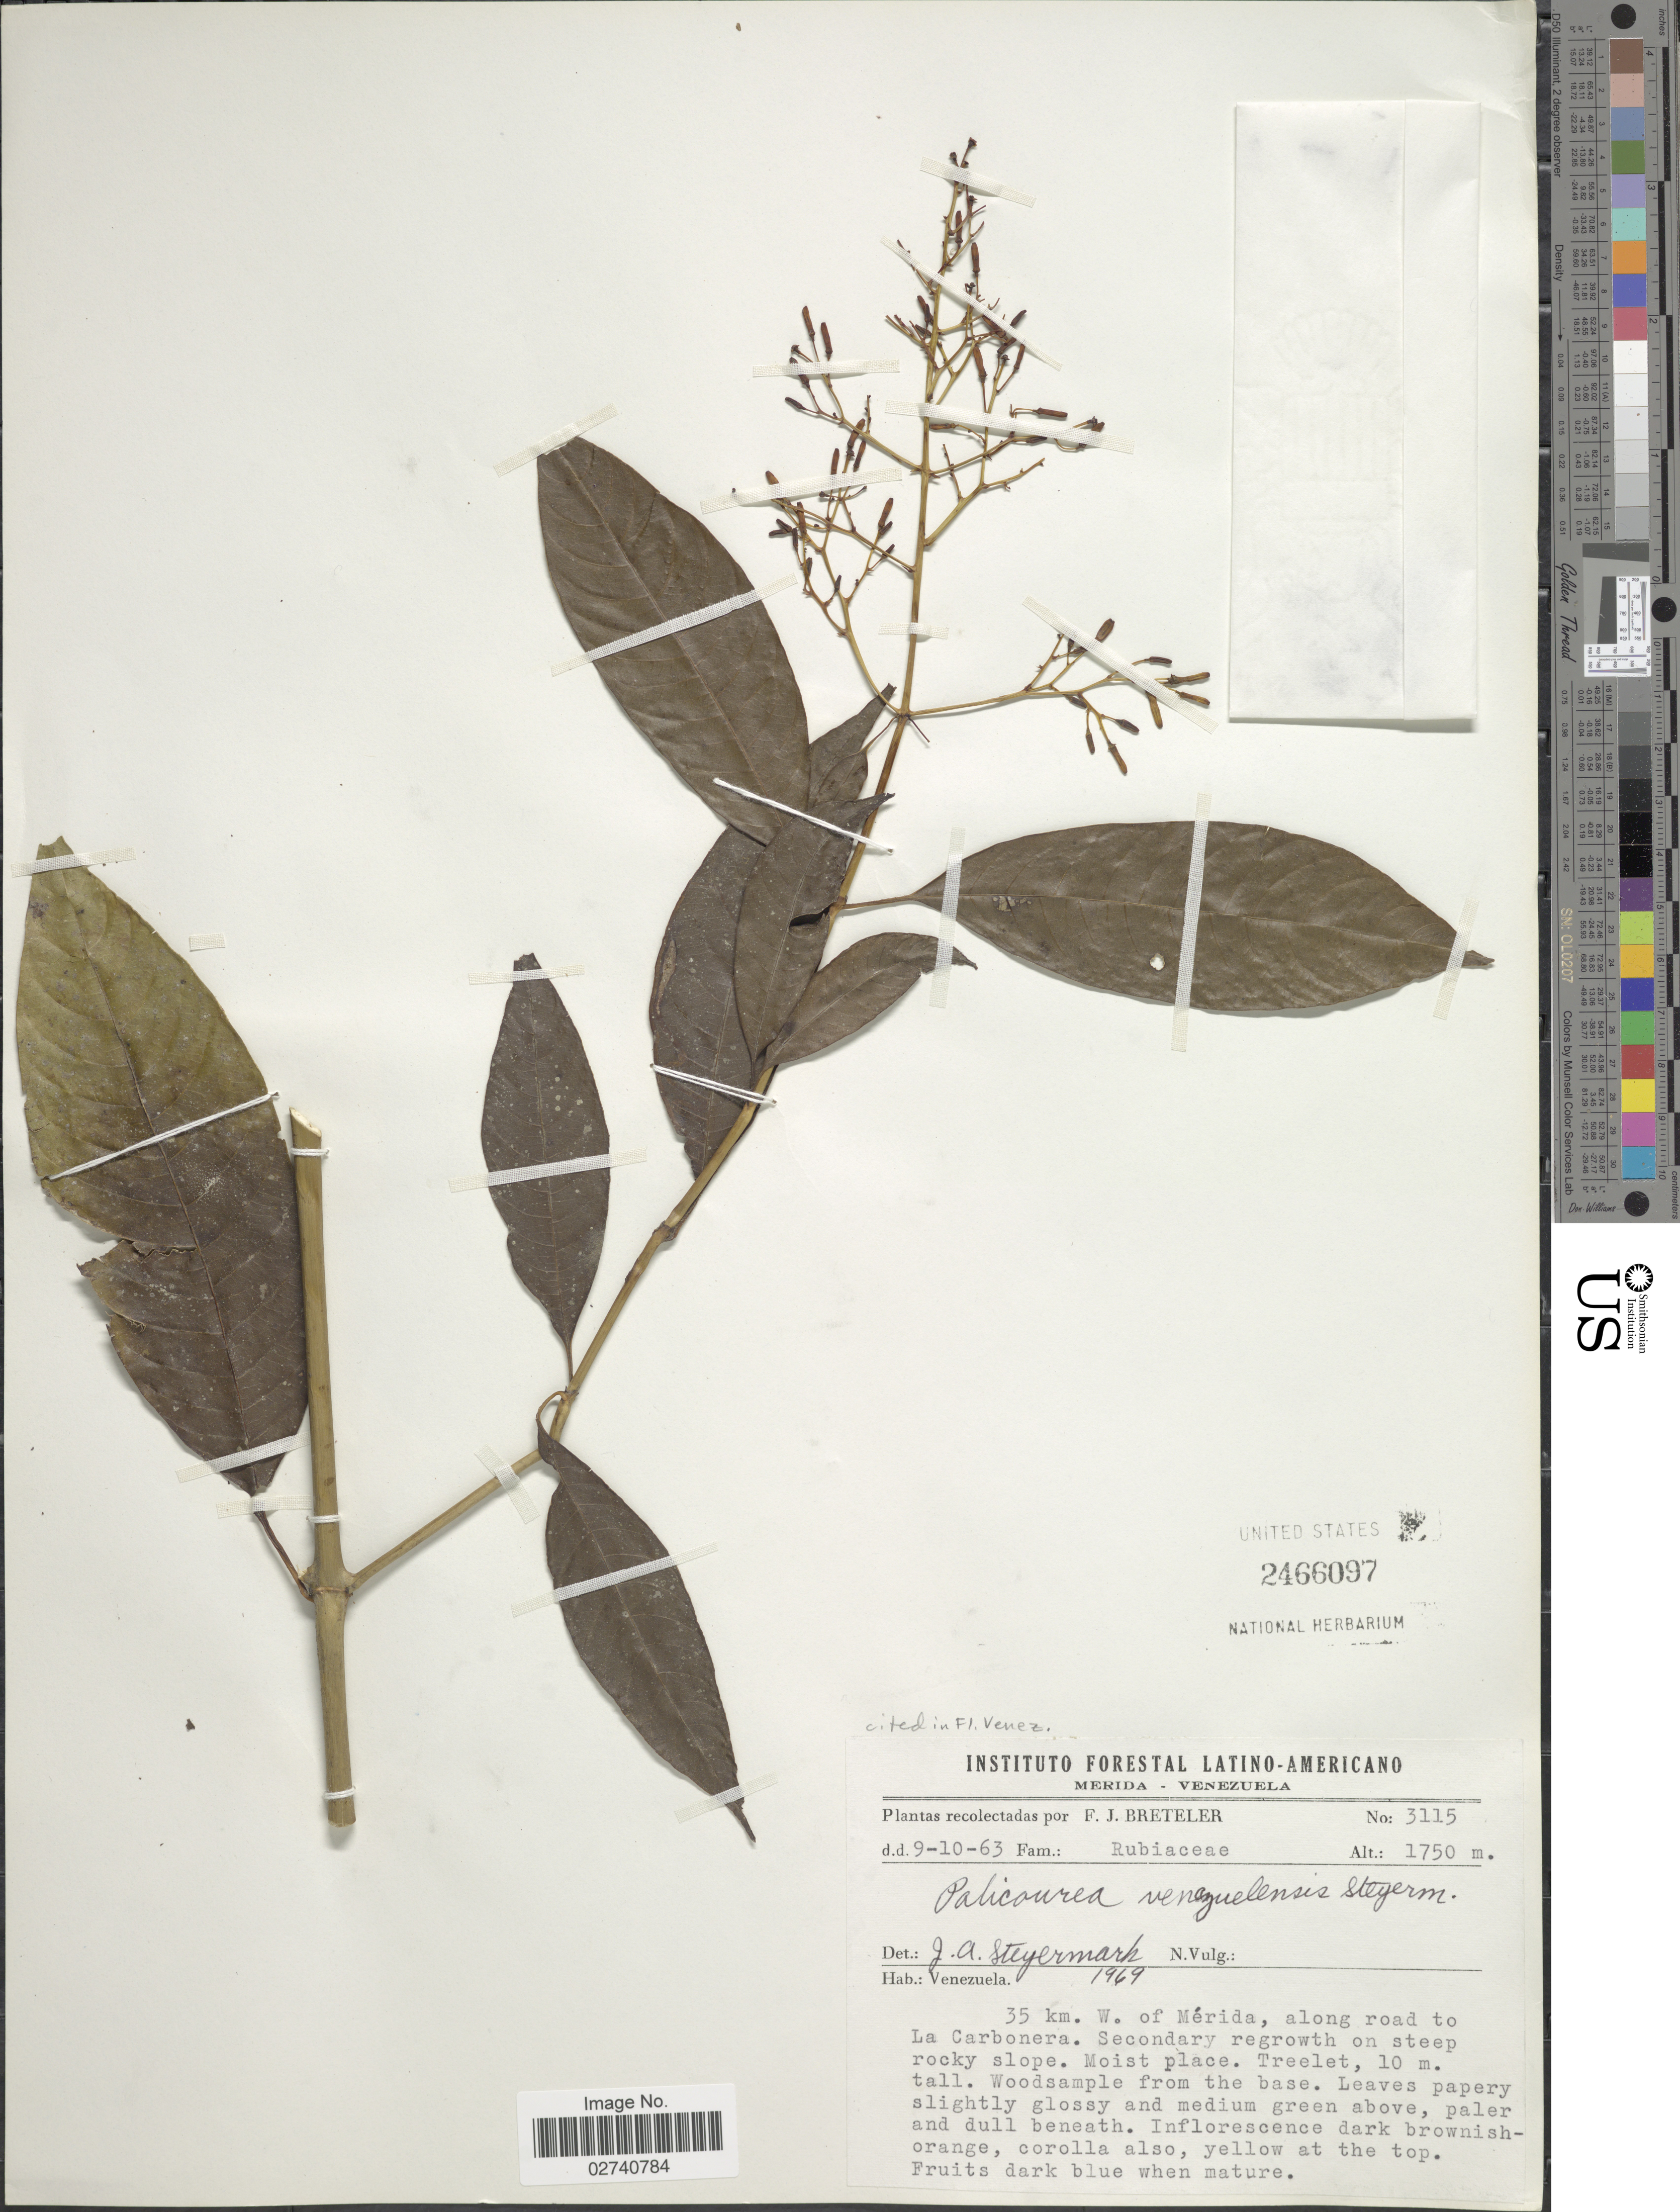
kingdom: Plantae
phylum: Tracheophyta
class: Magnoliopsida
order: Gentianales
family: Rubiaceae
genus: Palicourea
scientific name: Palicourea venezuelensis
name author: Steyerm.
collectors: F. J. Breteler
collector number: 3115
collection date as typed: Transcribed d/m/y: 9/10/63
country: Venezuela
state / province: Mérida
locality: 35 km. W. of Merida, along road to La Carbonera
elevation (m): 1750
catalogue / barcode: US 2466097